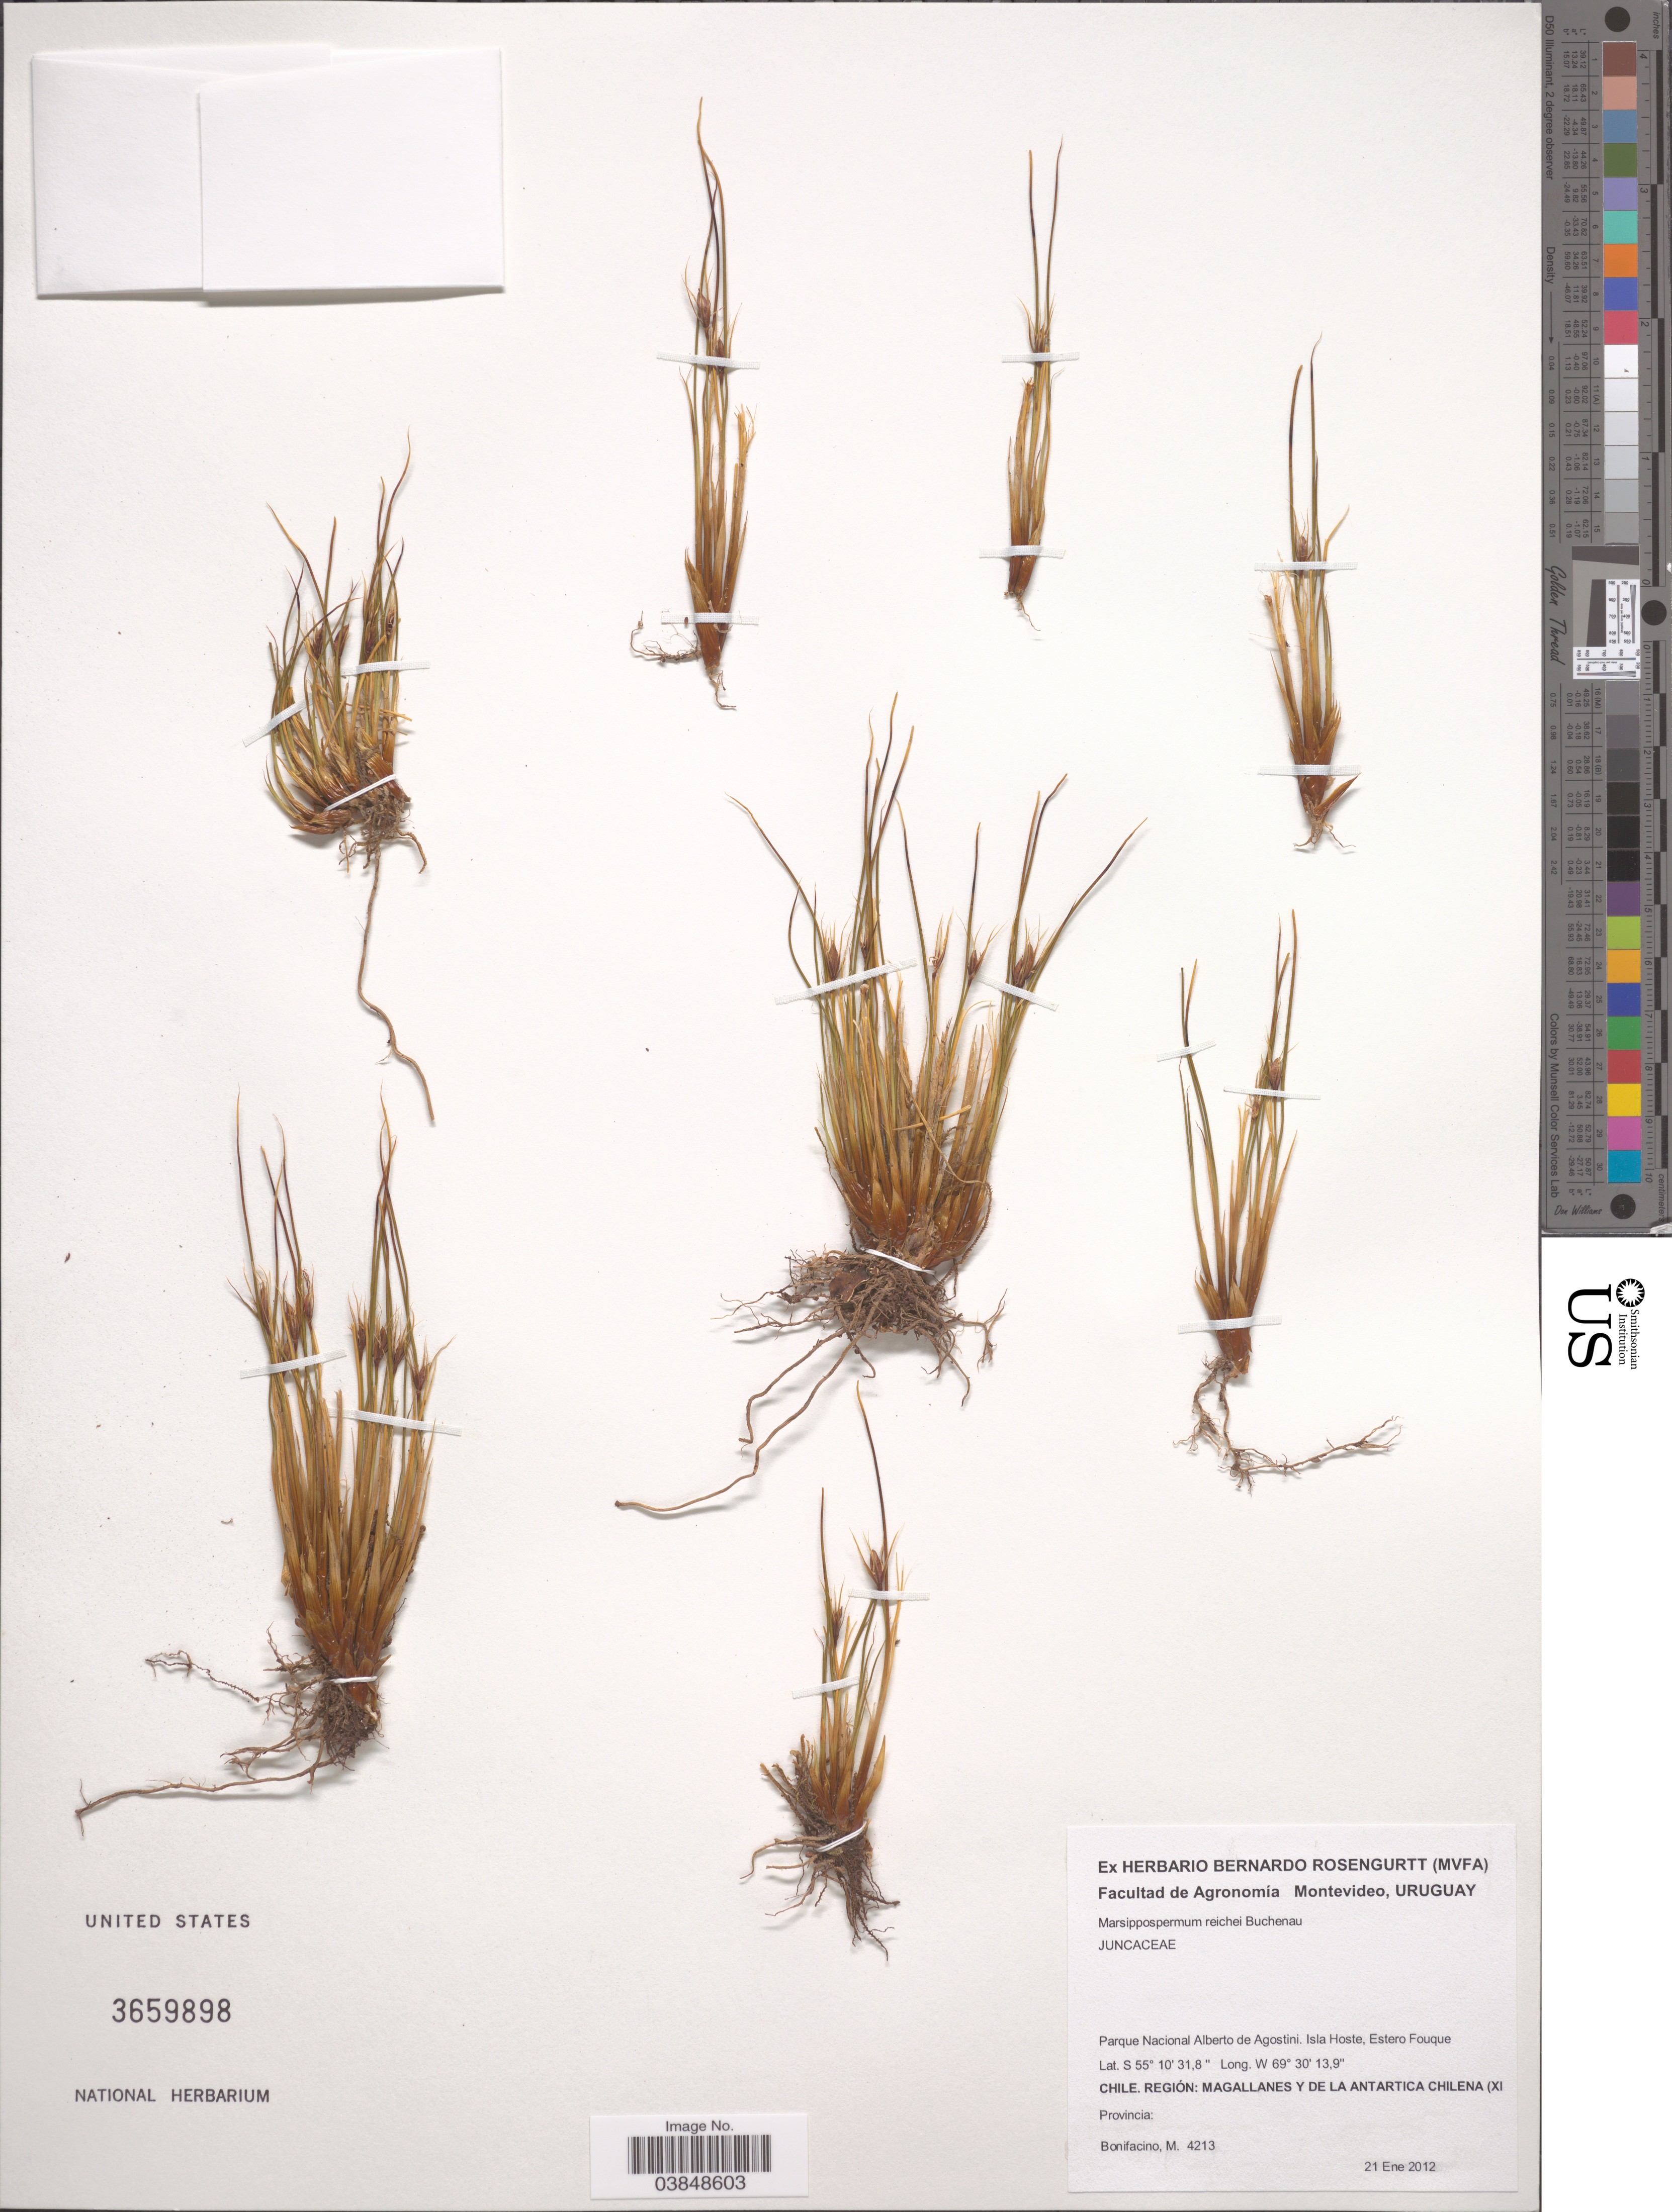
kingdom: Plantae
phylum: Tracheophyta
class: Liliopsida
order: Poales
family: Juncaceae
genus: Marsippospermum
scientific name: Marsippospermum reichei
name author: Buchenau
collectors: M. Bonifacino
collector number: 4213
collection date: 2012-01-21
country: Chile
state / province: Magallanes y de la Antártica Chilena (XII)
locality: Parque Nacional Alberto de Agostini. Isla Hoste, Estero Fouque. Región: Magallanes y de la Antartica Chilena XI.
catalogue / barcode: US 3659898